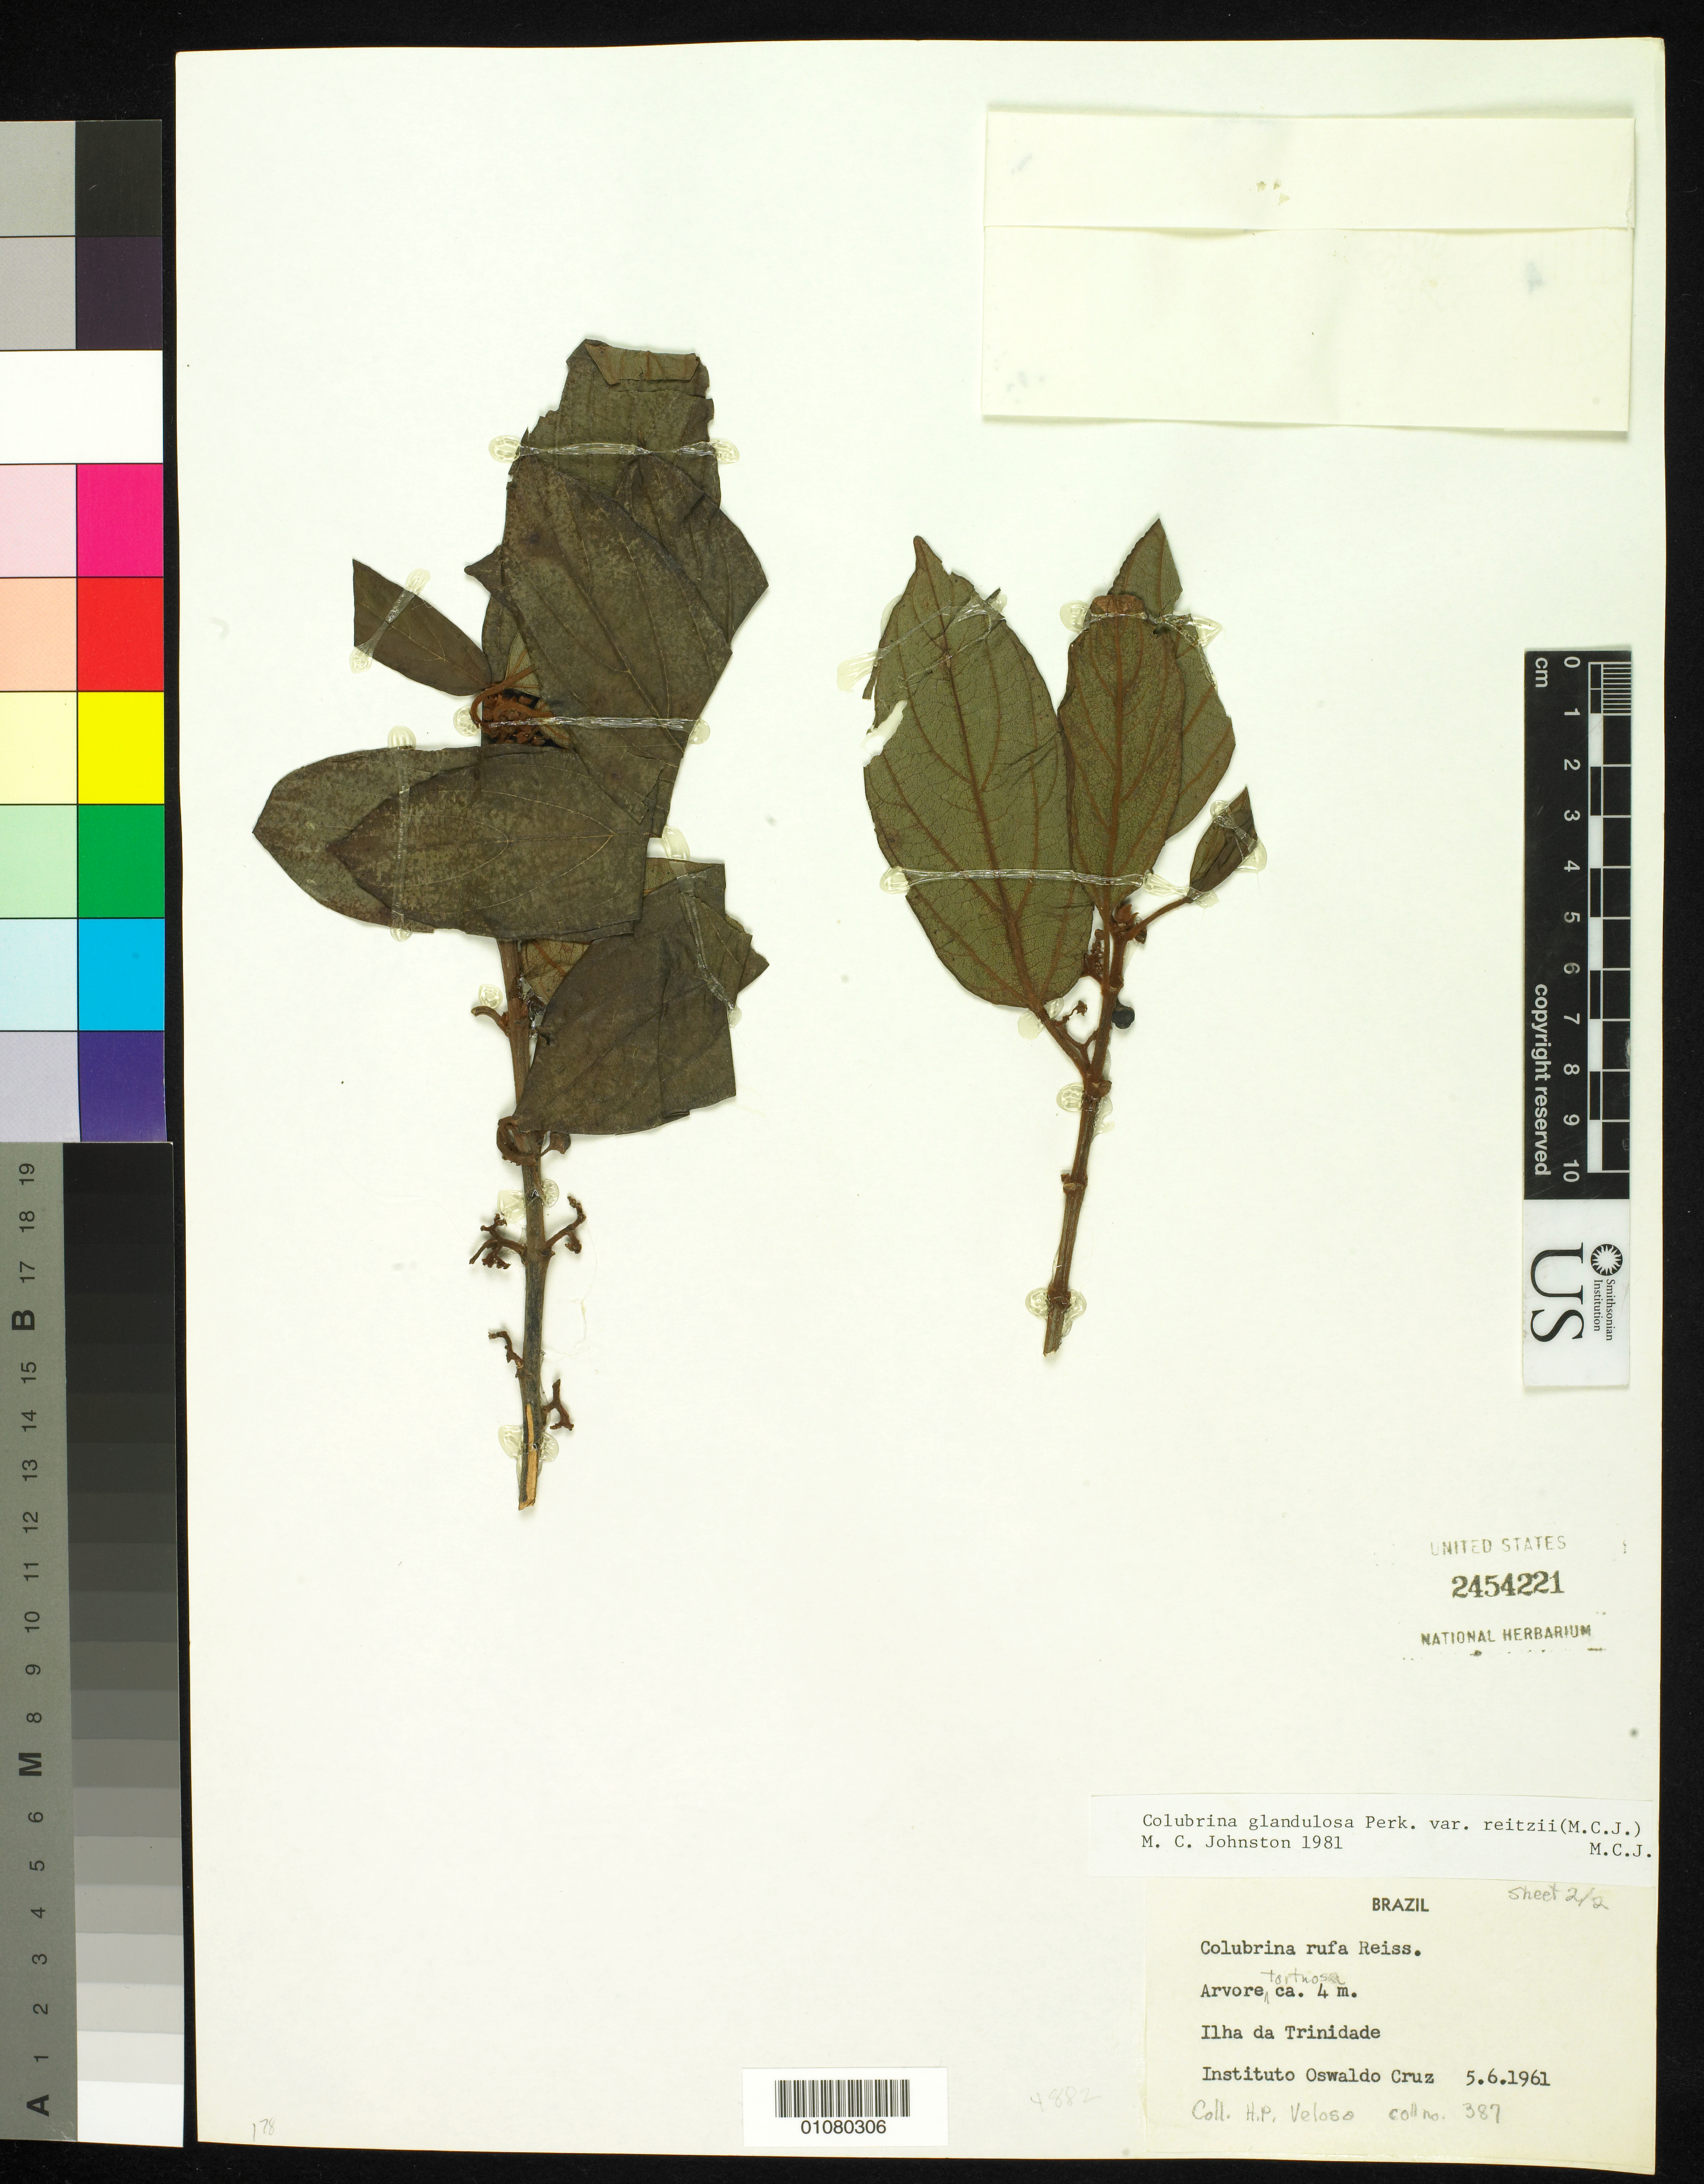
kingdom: Plantae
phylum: Tracheophyta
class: Magnoliopsida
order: Rosales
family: Rhamnaceae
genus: Colubrina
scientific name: Colubrina glandulosa var. reitzii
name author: (M.C. Johnst.) M.C. Johnst.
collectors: H. Veloso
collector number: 387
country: Brazil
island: Ilha da Trindade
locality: Arvore tortuosa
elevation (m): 600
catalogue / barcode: US 2454221